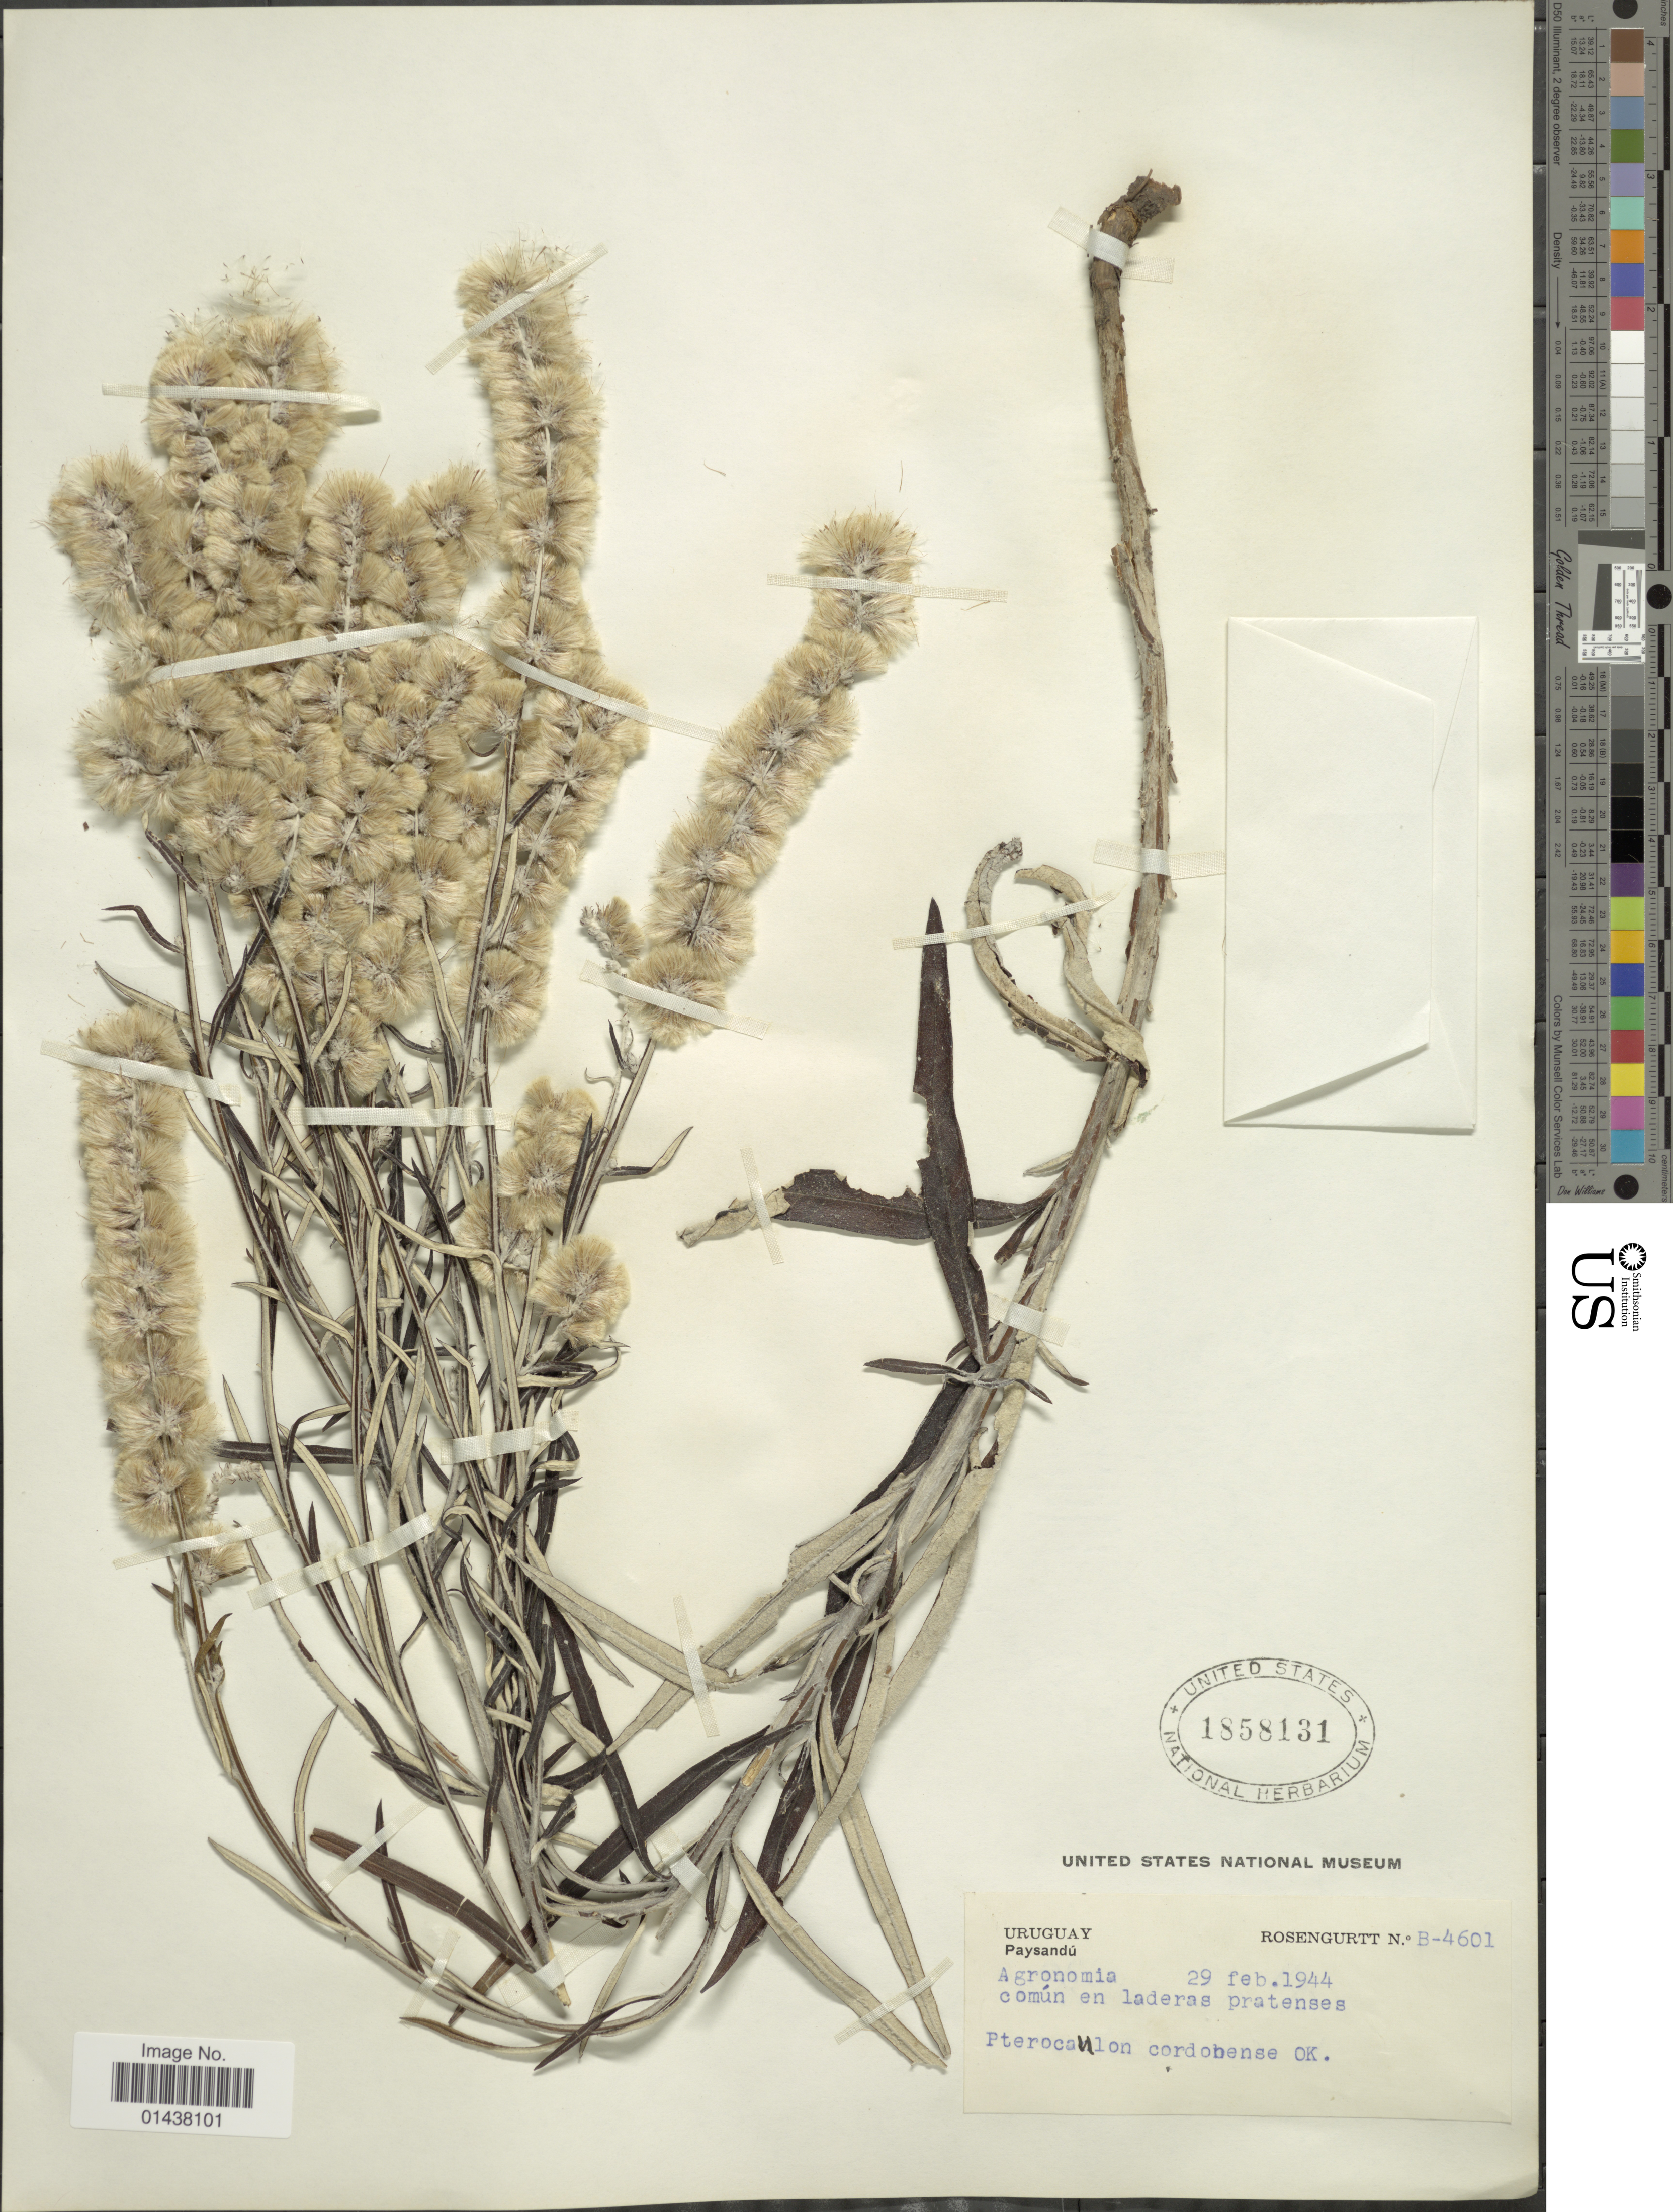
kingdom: Plantae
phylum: Tracheophyta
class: Magnoliopsida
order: Asterales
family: Asteraceae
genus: Pterocaulon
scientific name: Pterocaulon cordobense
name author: Kuntze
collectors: Rosengurtt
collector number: B4601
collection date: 1944-02-29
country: Uruguay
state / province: Paysandu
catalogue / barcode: US 1858131